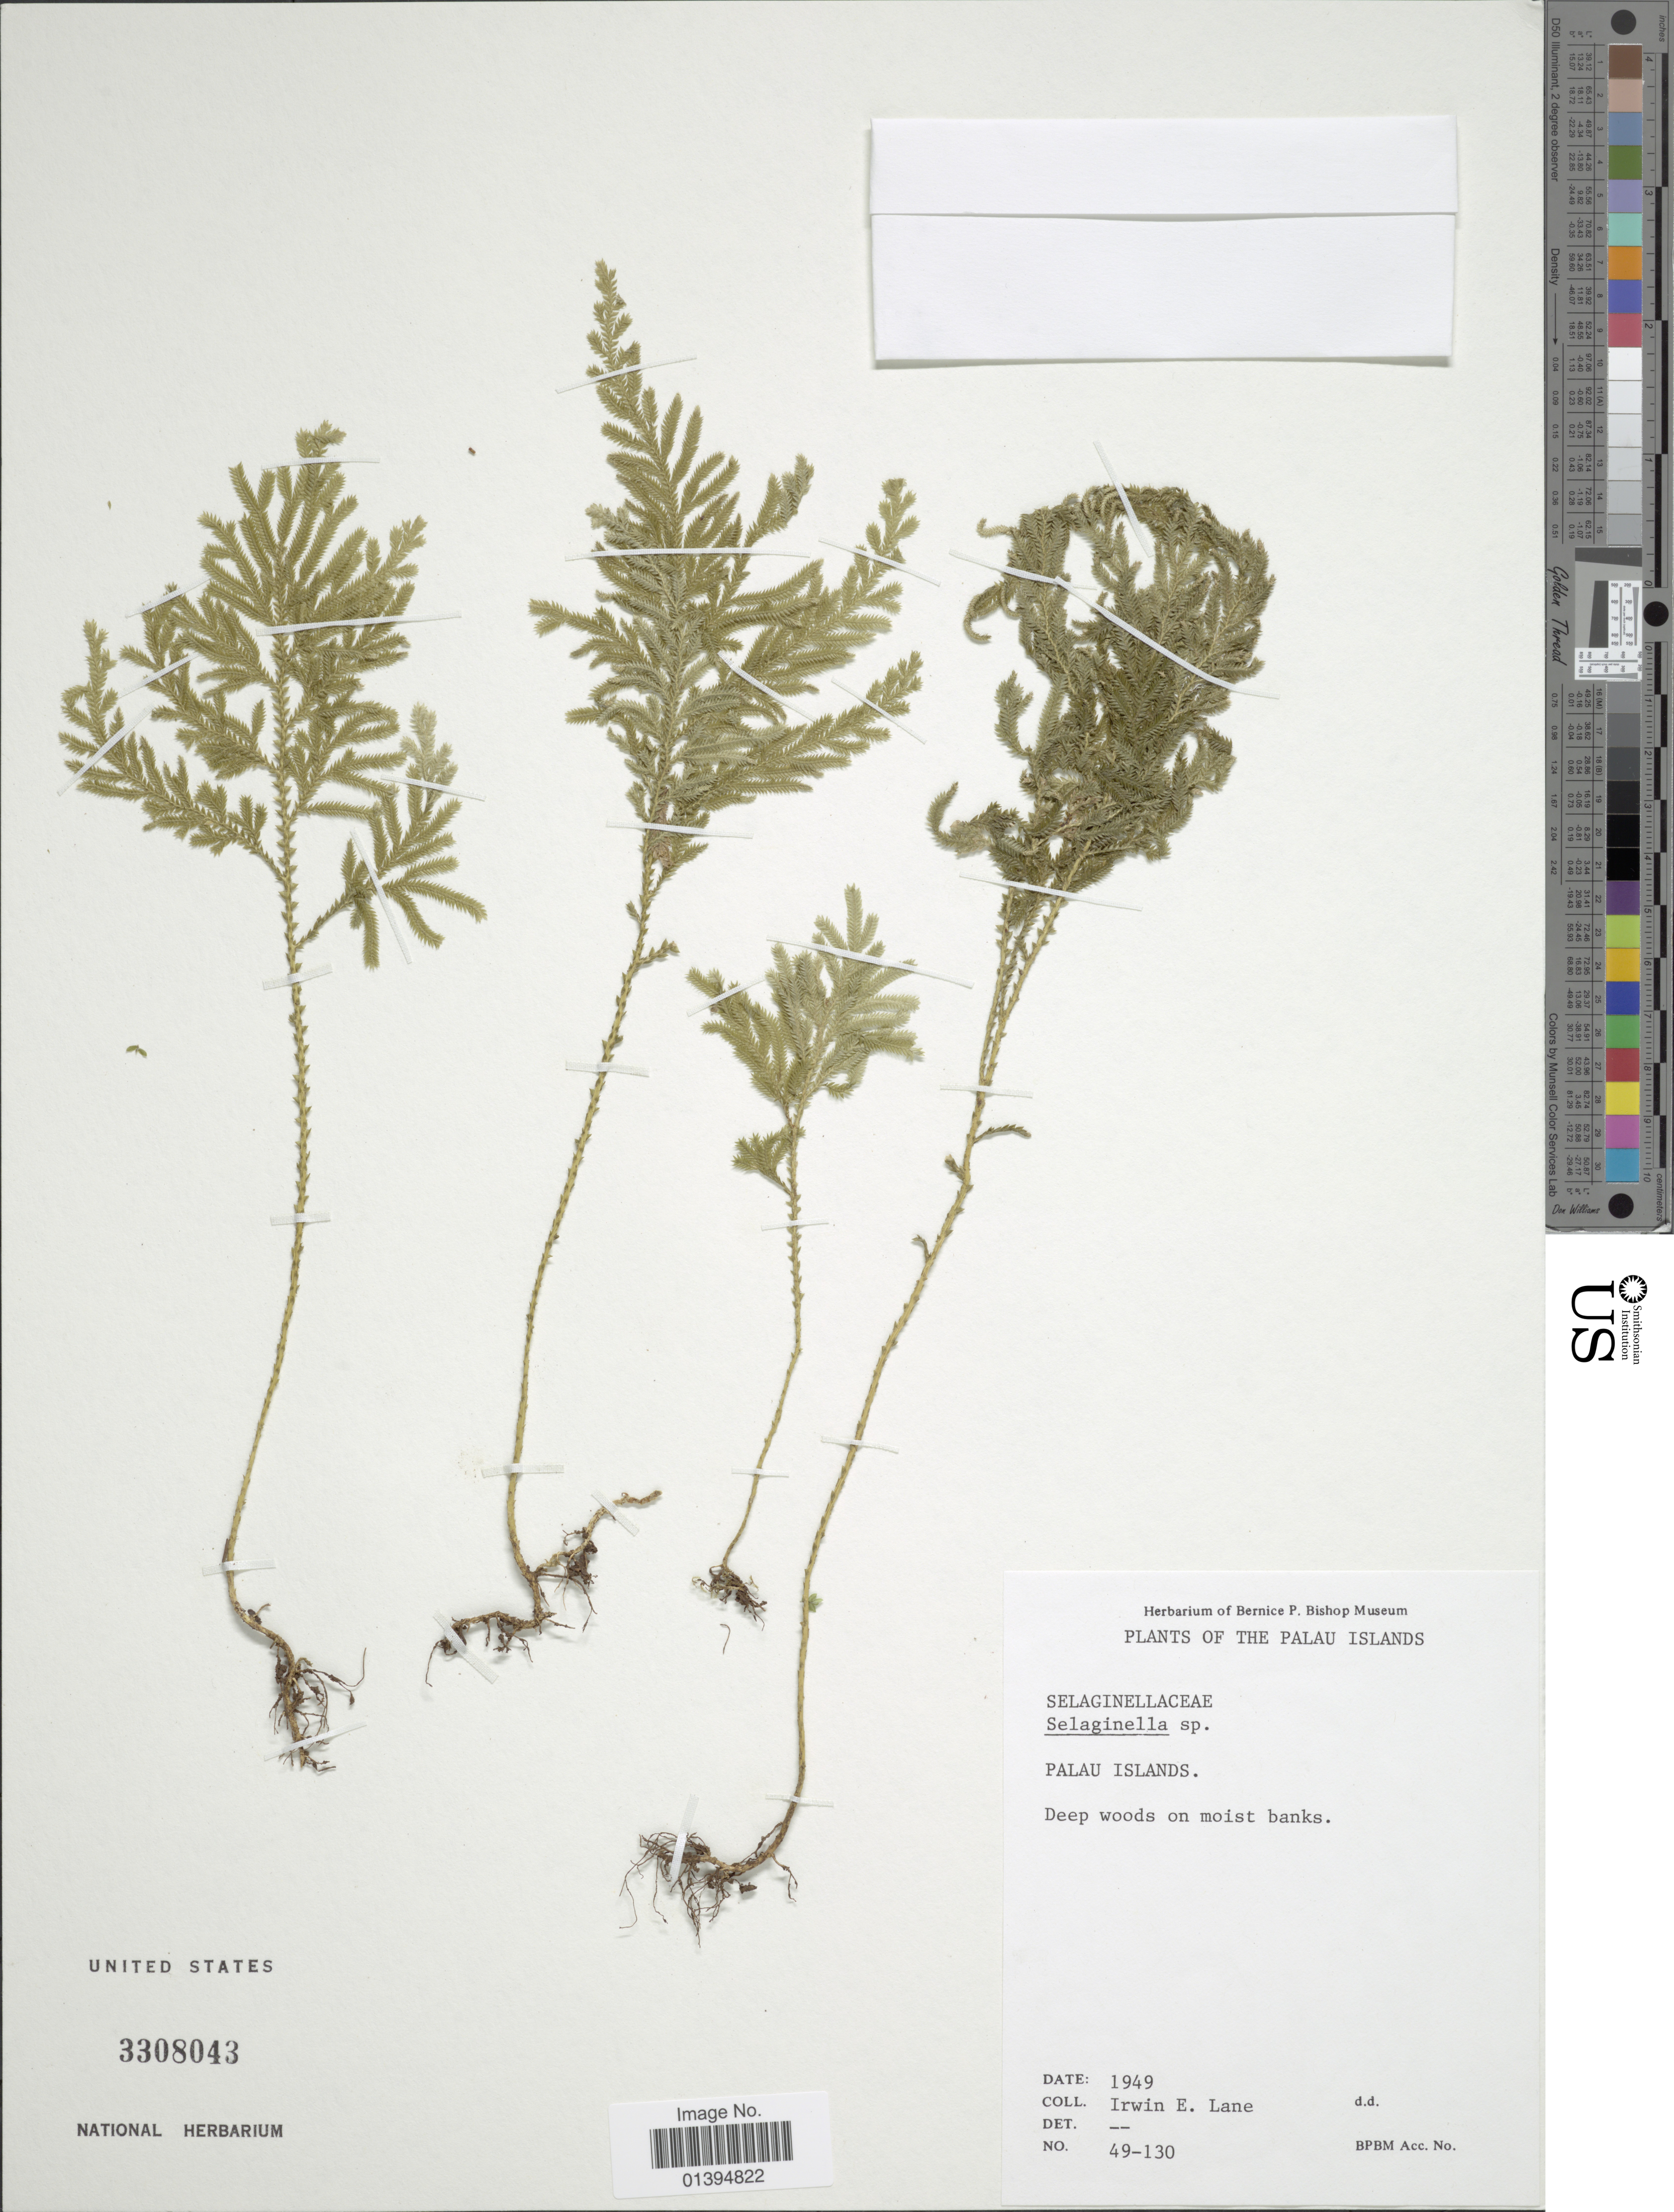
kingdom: Plantae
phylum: Tracheophyta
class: Lycopodiopsida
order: Selaginellales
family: Selaginellaceae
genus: Selaginella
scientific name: Selaginella sp.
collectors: I. Lane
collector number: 49-130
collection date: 1949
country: Palau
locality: Palau Islands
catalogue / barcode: US 3308043